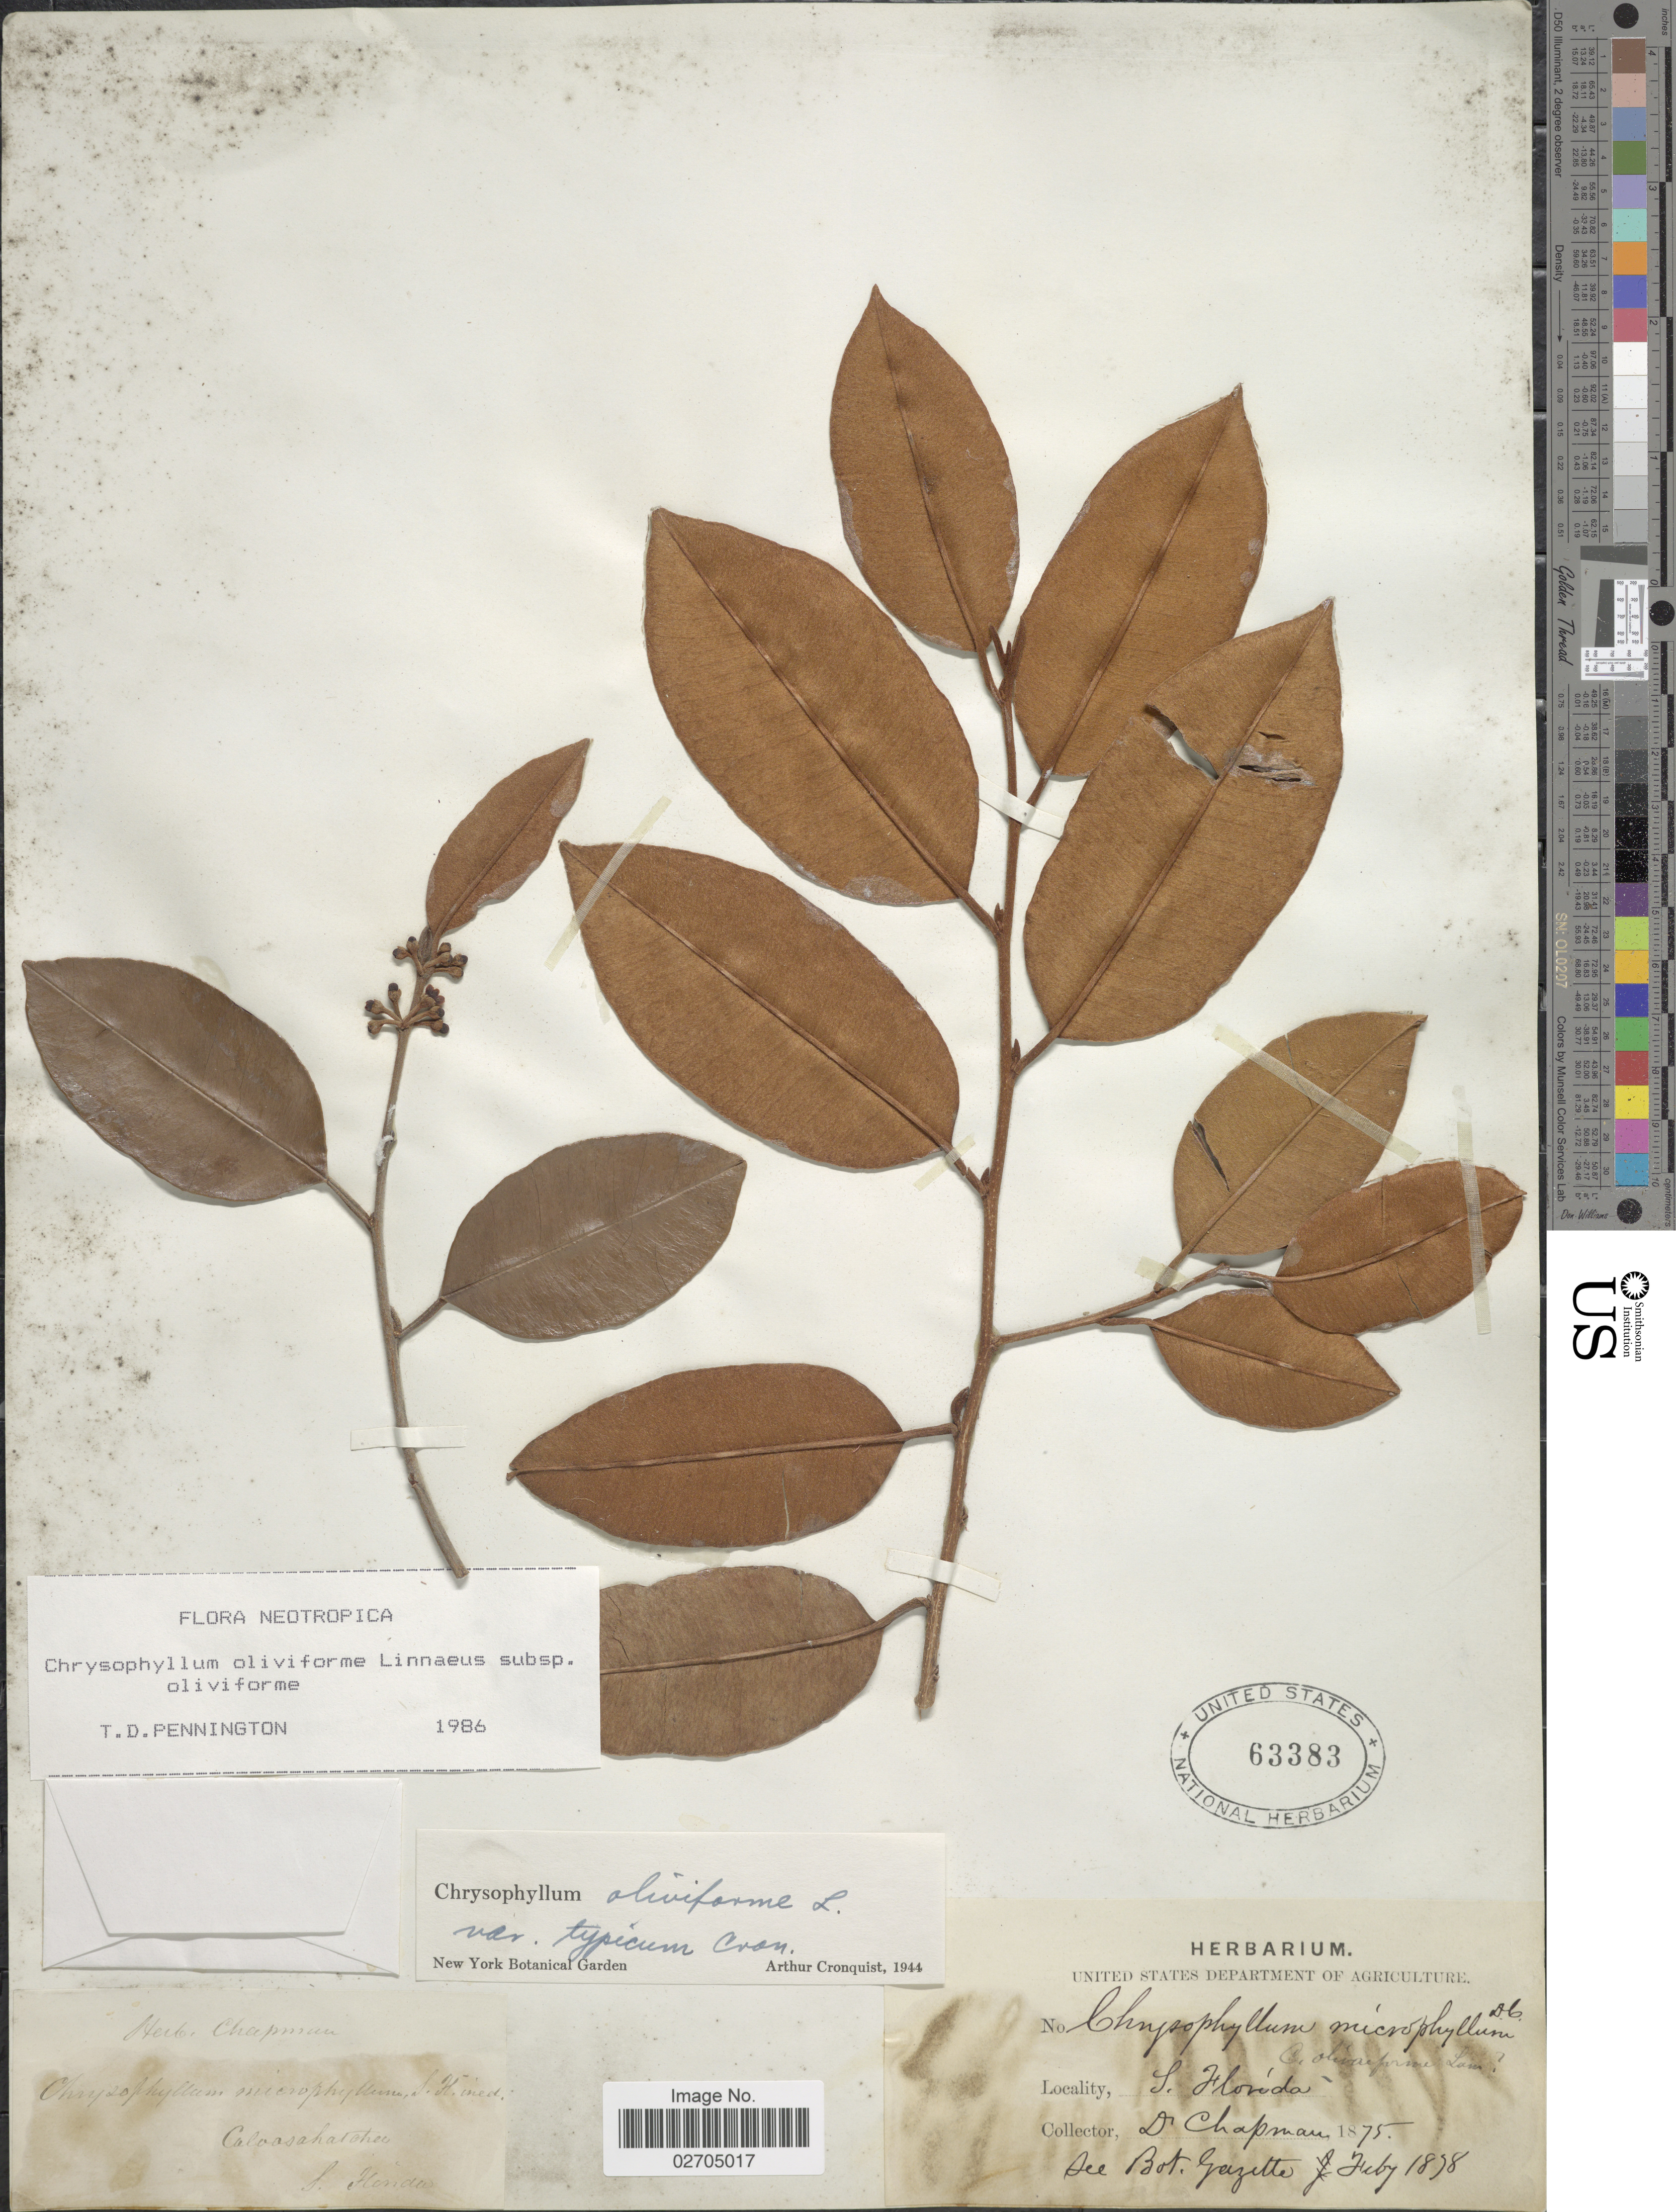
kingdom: Plantae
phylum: Tracheophyta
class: Magnoliopsida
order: Ericales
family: Sapotaceae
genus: Chrysophyllum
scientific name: Chrysophyllum oliviforme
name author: L.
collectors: A. Chapman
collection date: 1875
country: United States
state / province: Florida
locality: S. Florida, Caloosahatchee.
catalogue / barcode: US 63383